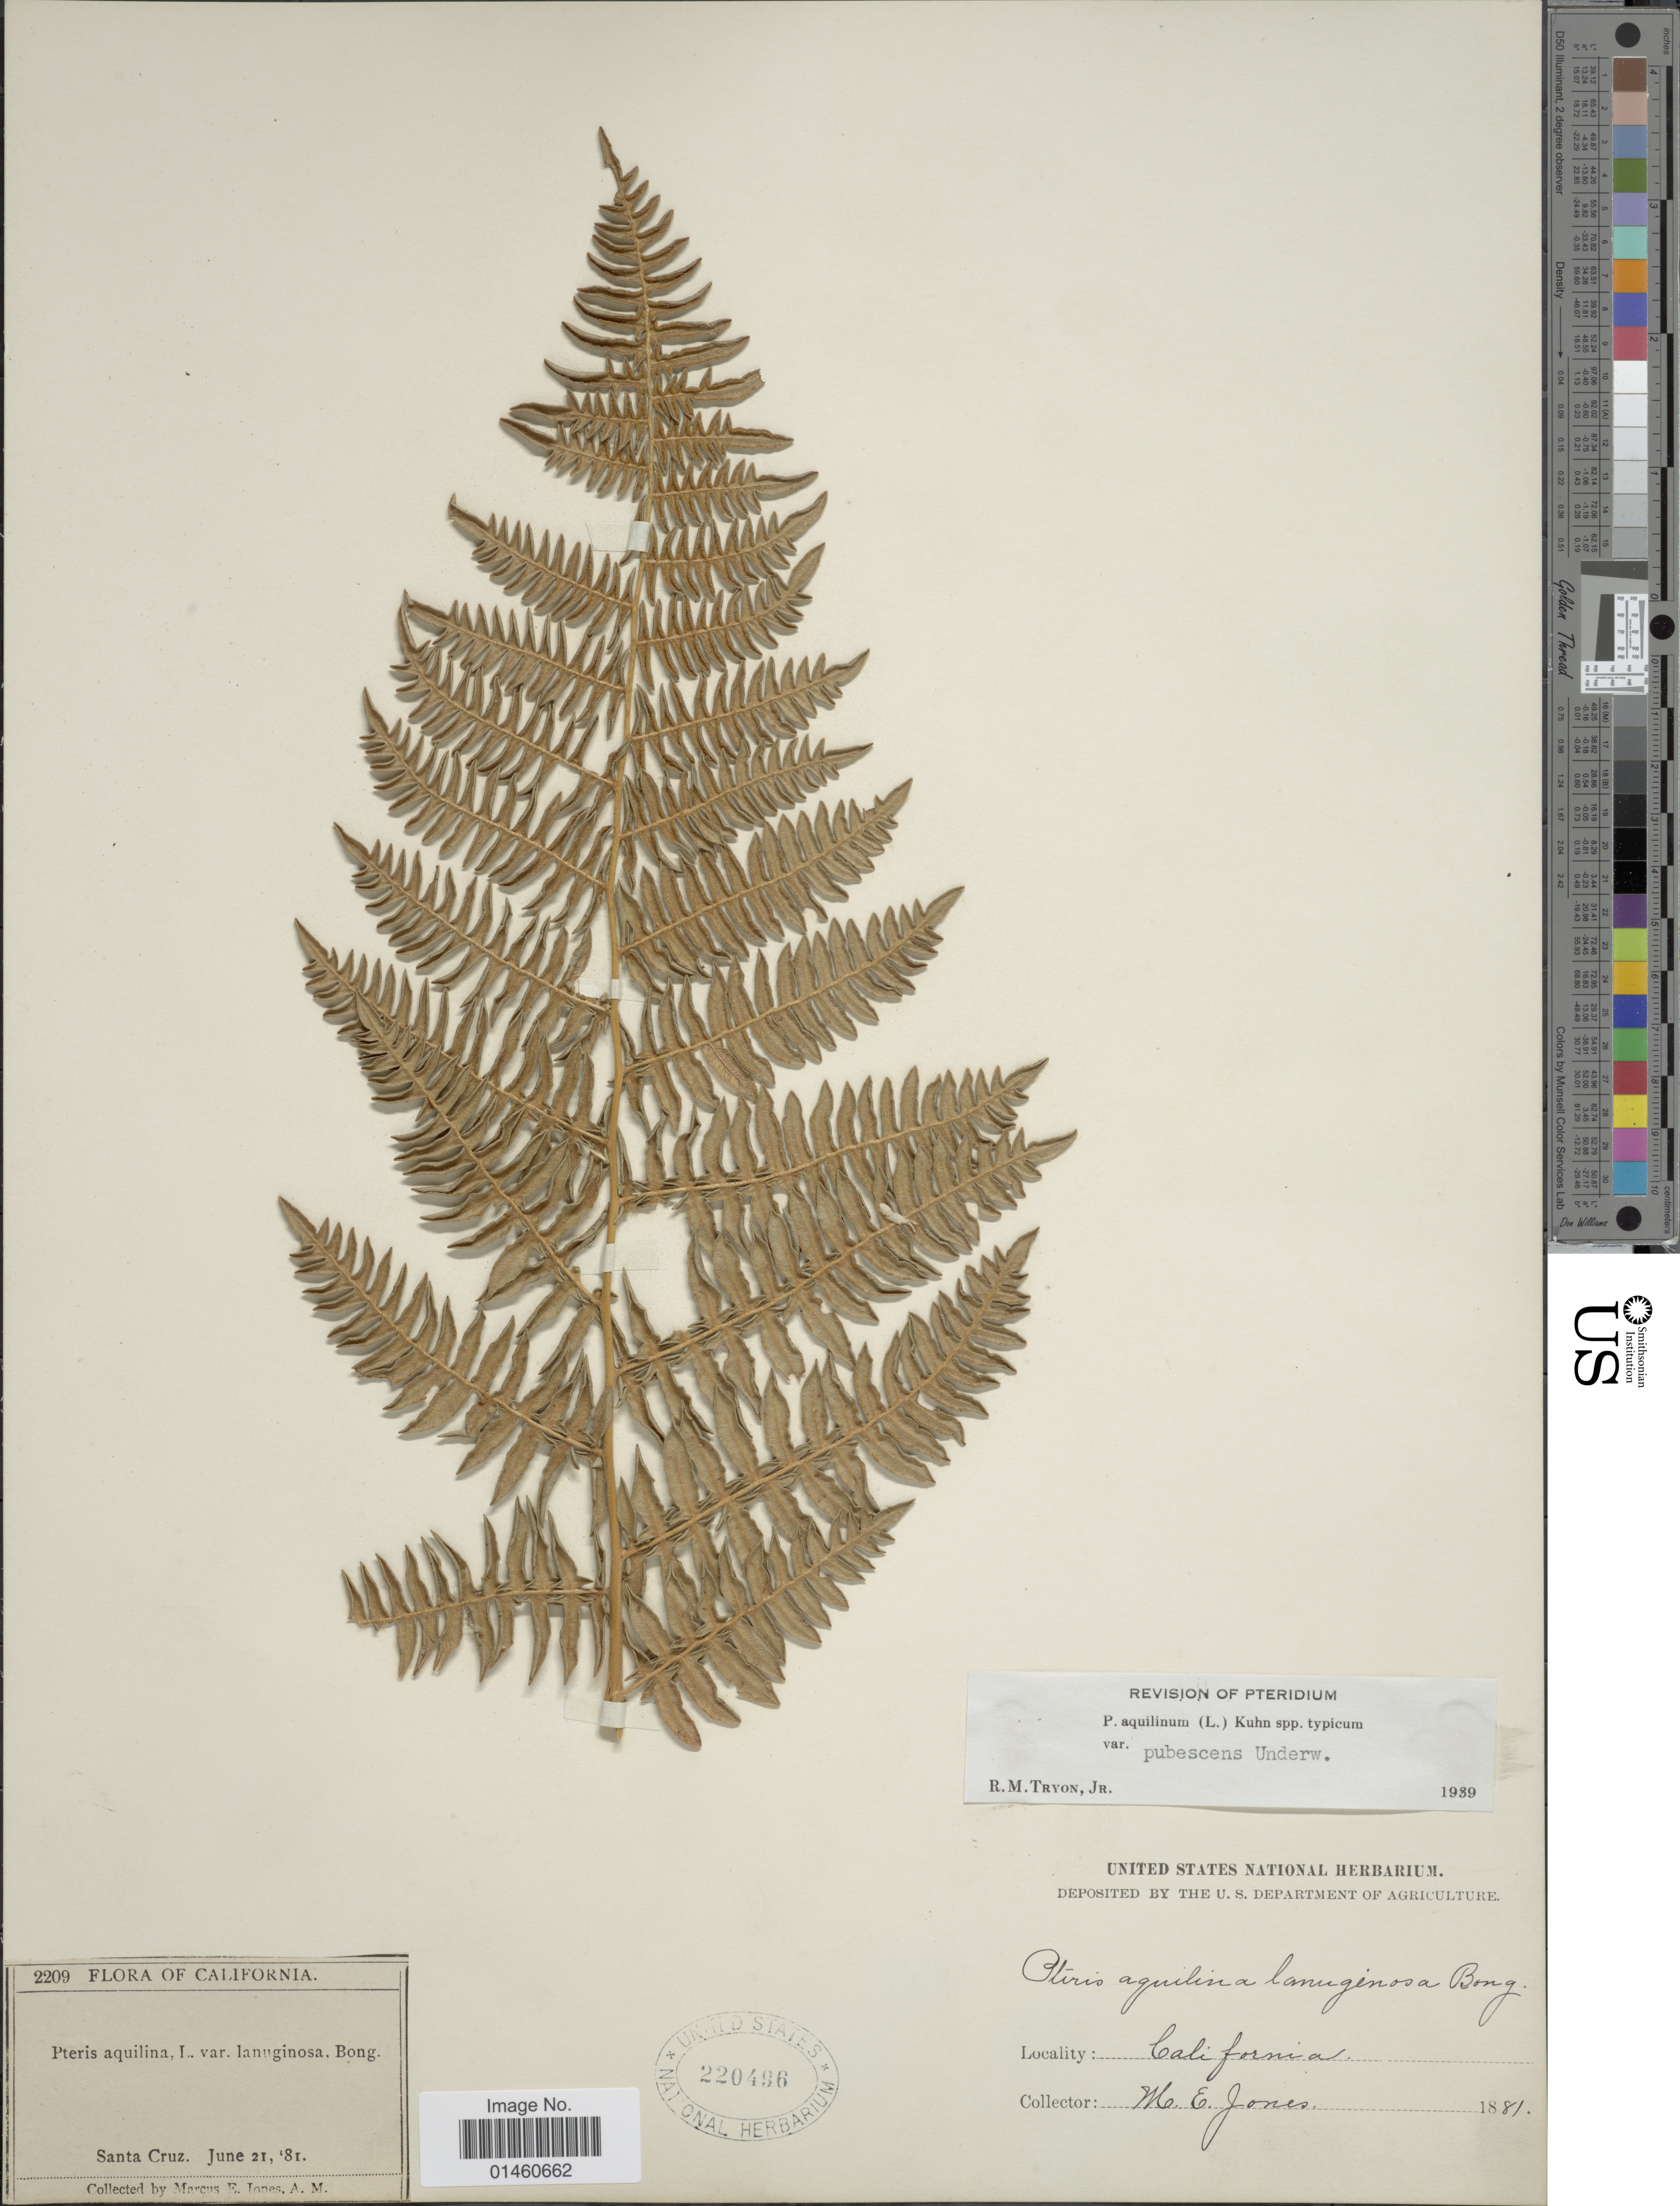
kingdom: Plantae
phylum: Tracheophyta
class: Polypodiopsida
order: Polypodiales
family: Dennstaedtiaceae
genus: Pteridium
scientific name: Pteridium pubescens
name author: (Underw.) Christenh.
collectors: M. E. Jones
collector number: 2209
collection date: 1881-06-21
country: United States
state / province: California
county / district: Santa Cruz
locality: Santa Cruz.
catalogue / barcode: US 220496